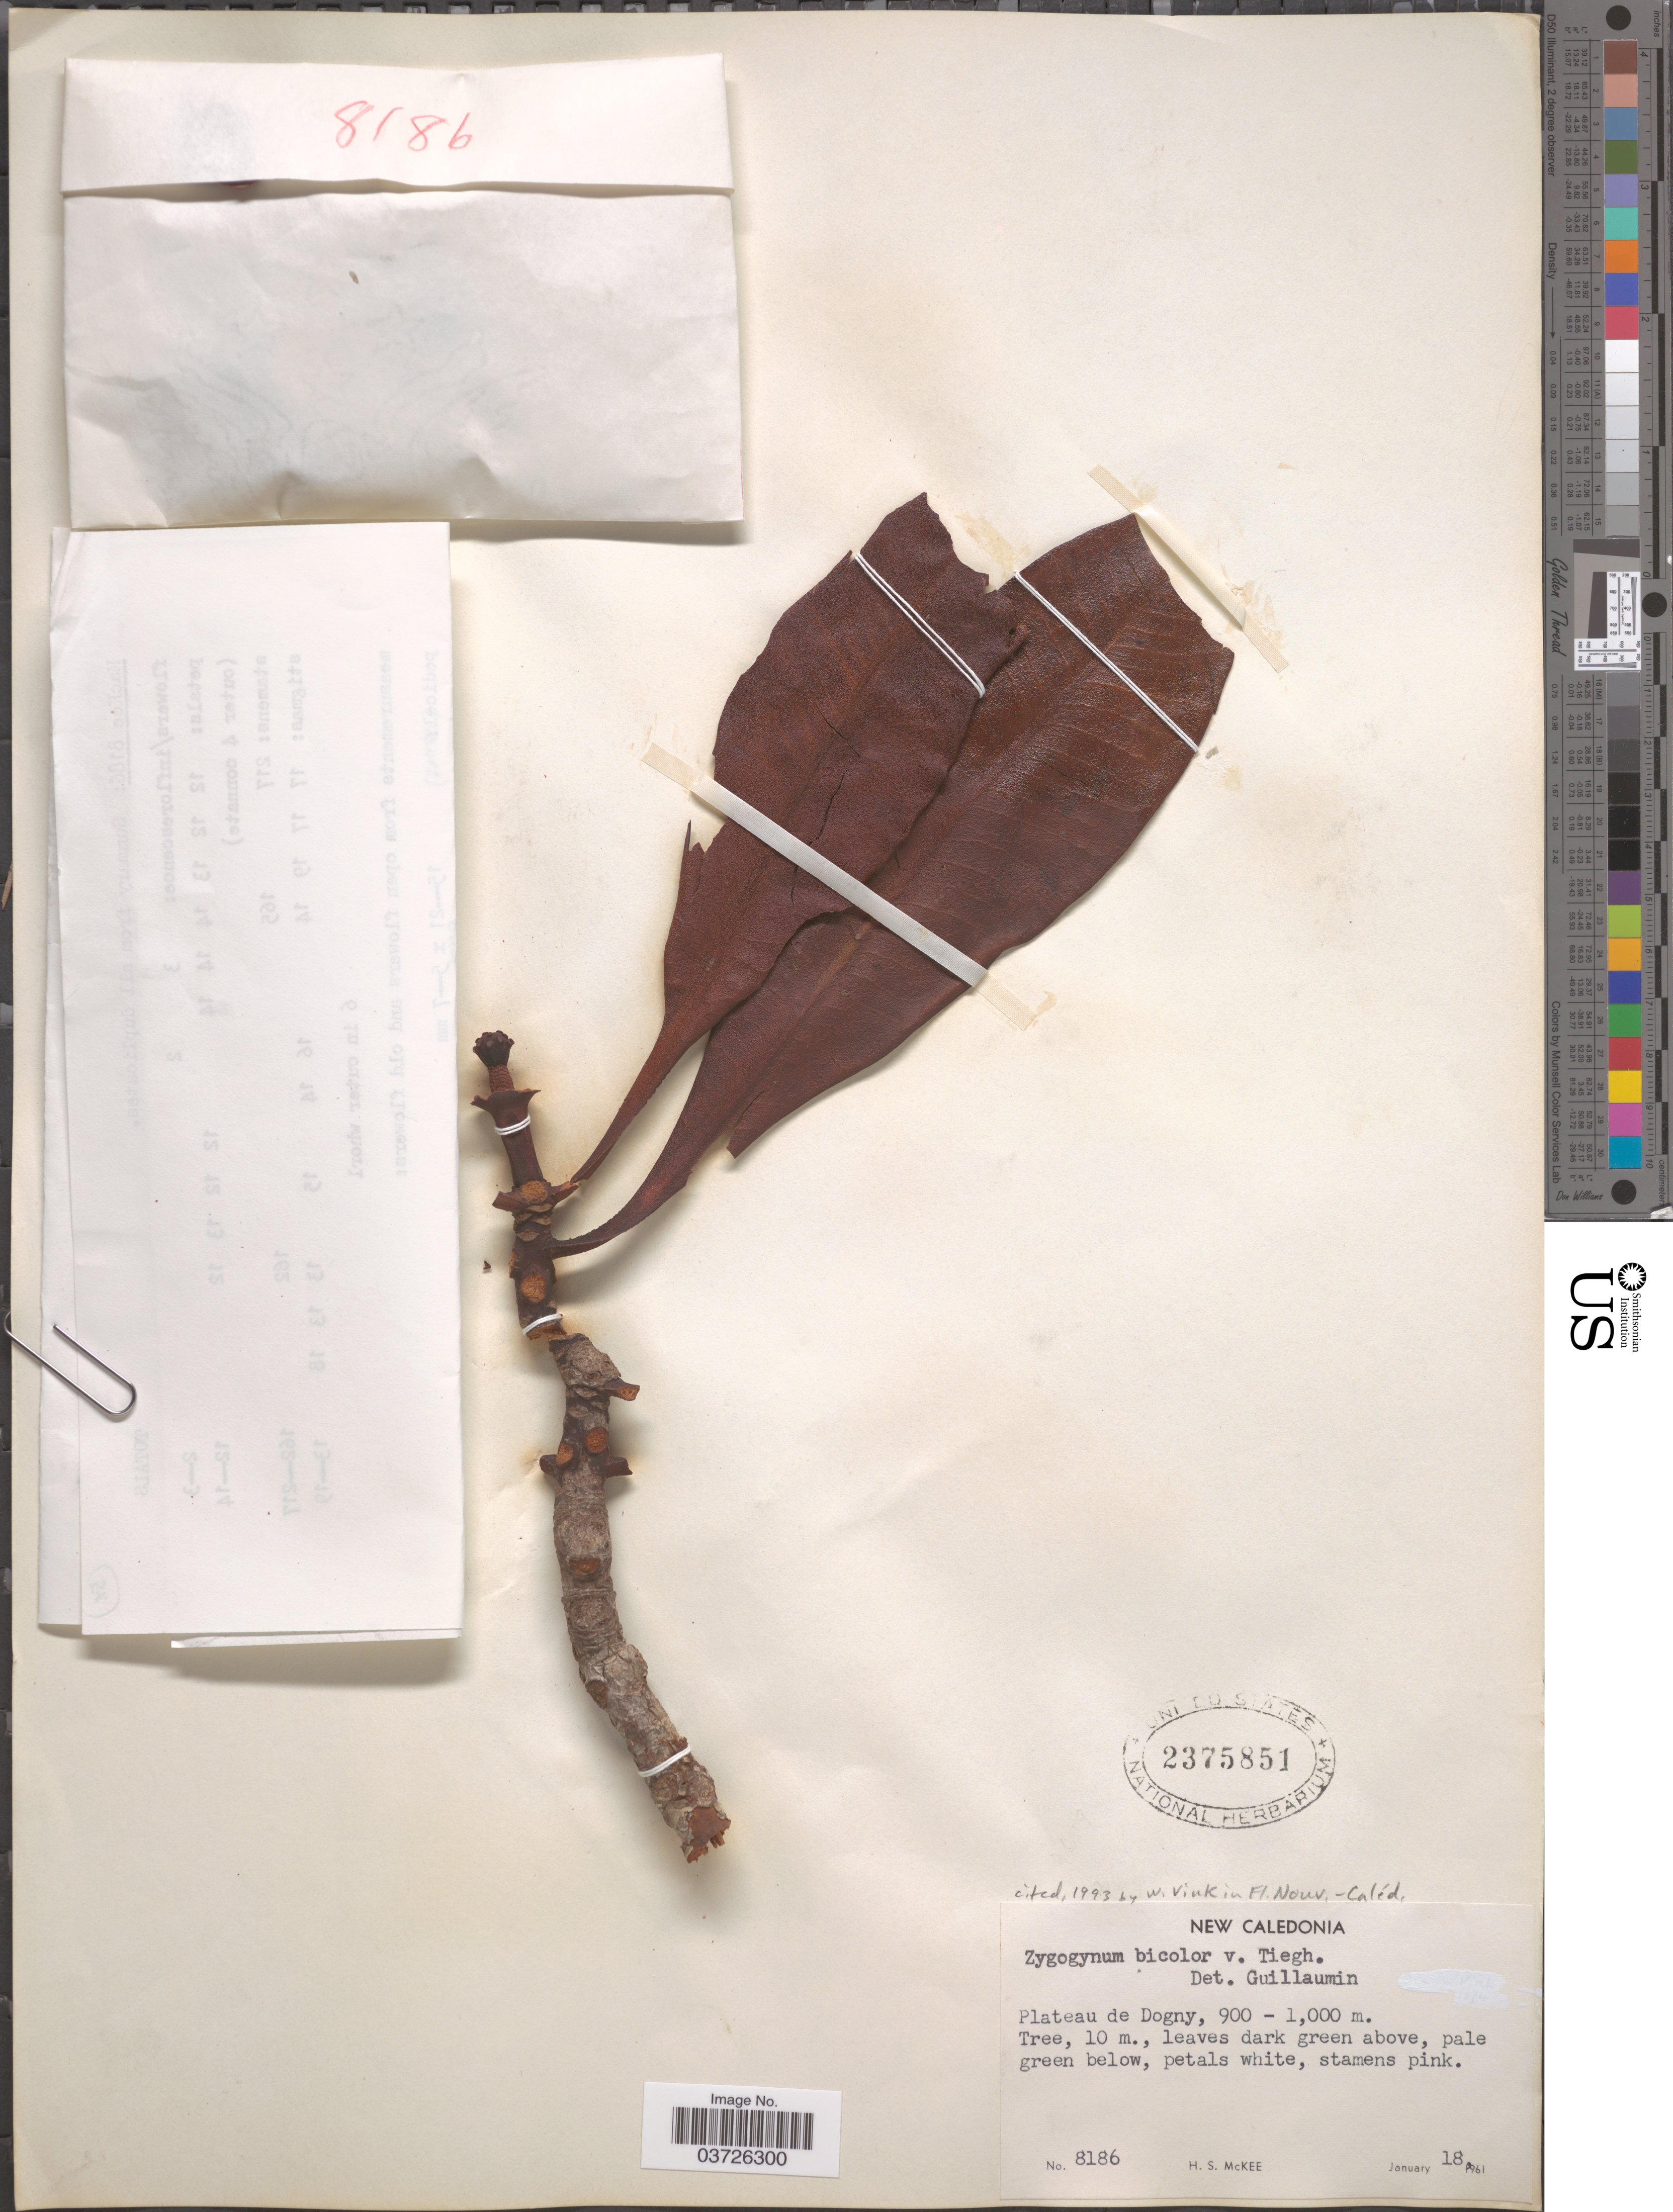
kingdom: Plantae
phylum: Tracheophyta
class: Magnoliopsida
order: Canellales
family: Winteraceae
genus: Zygogynum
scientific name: Zygogynum bicolor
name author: Tiegh.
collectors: H. S. McKee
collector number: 8186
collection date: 1961-01-18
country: New Caledonia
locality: Plateau de Dogny.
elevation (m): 900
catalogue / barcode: US 2375851